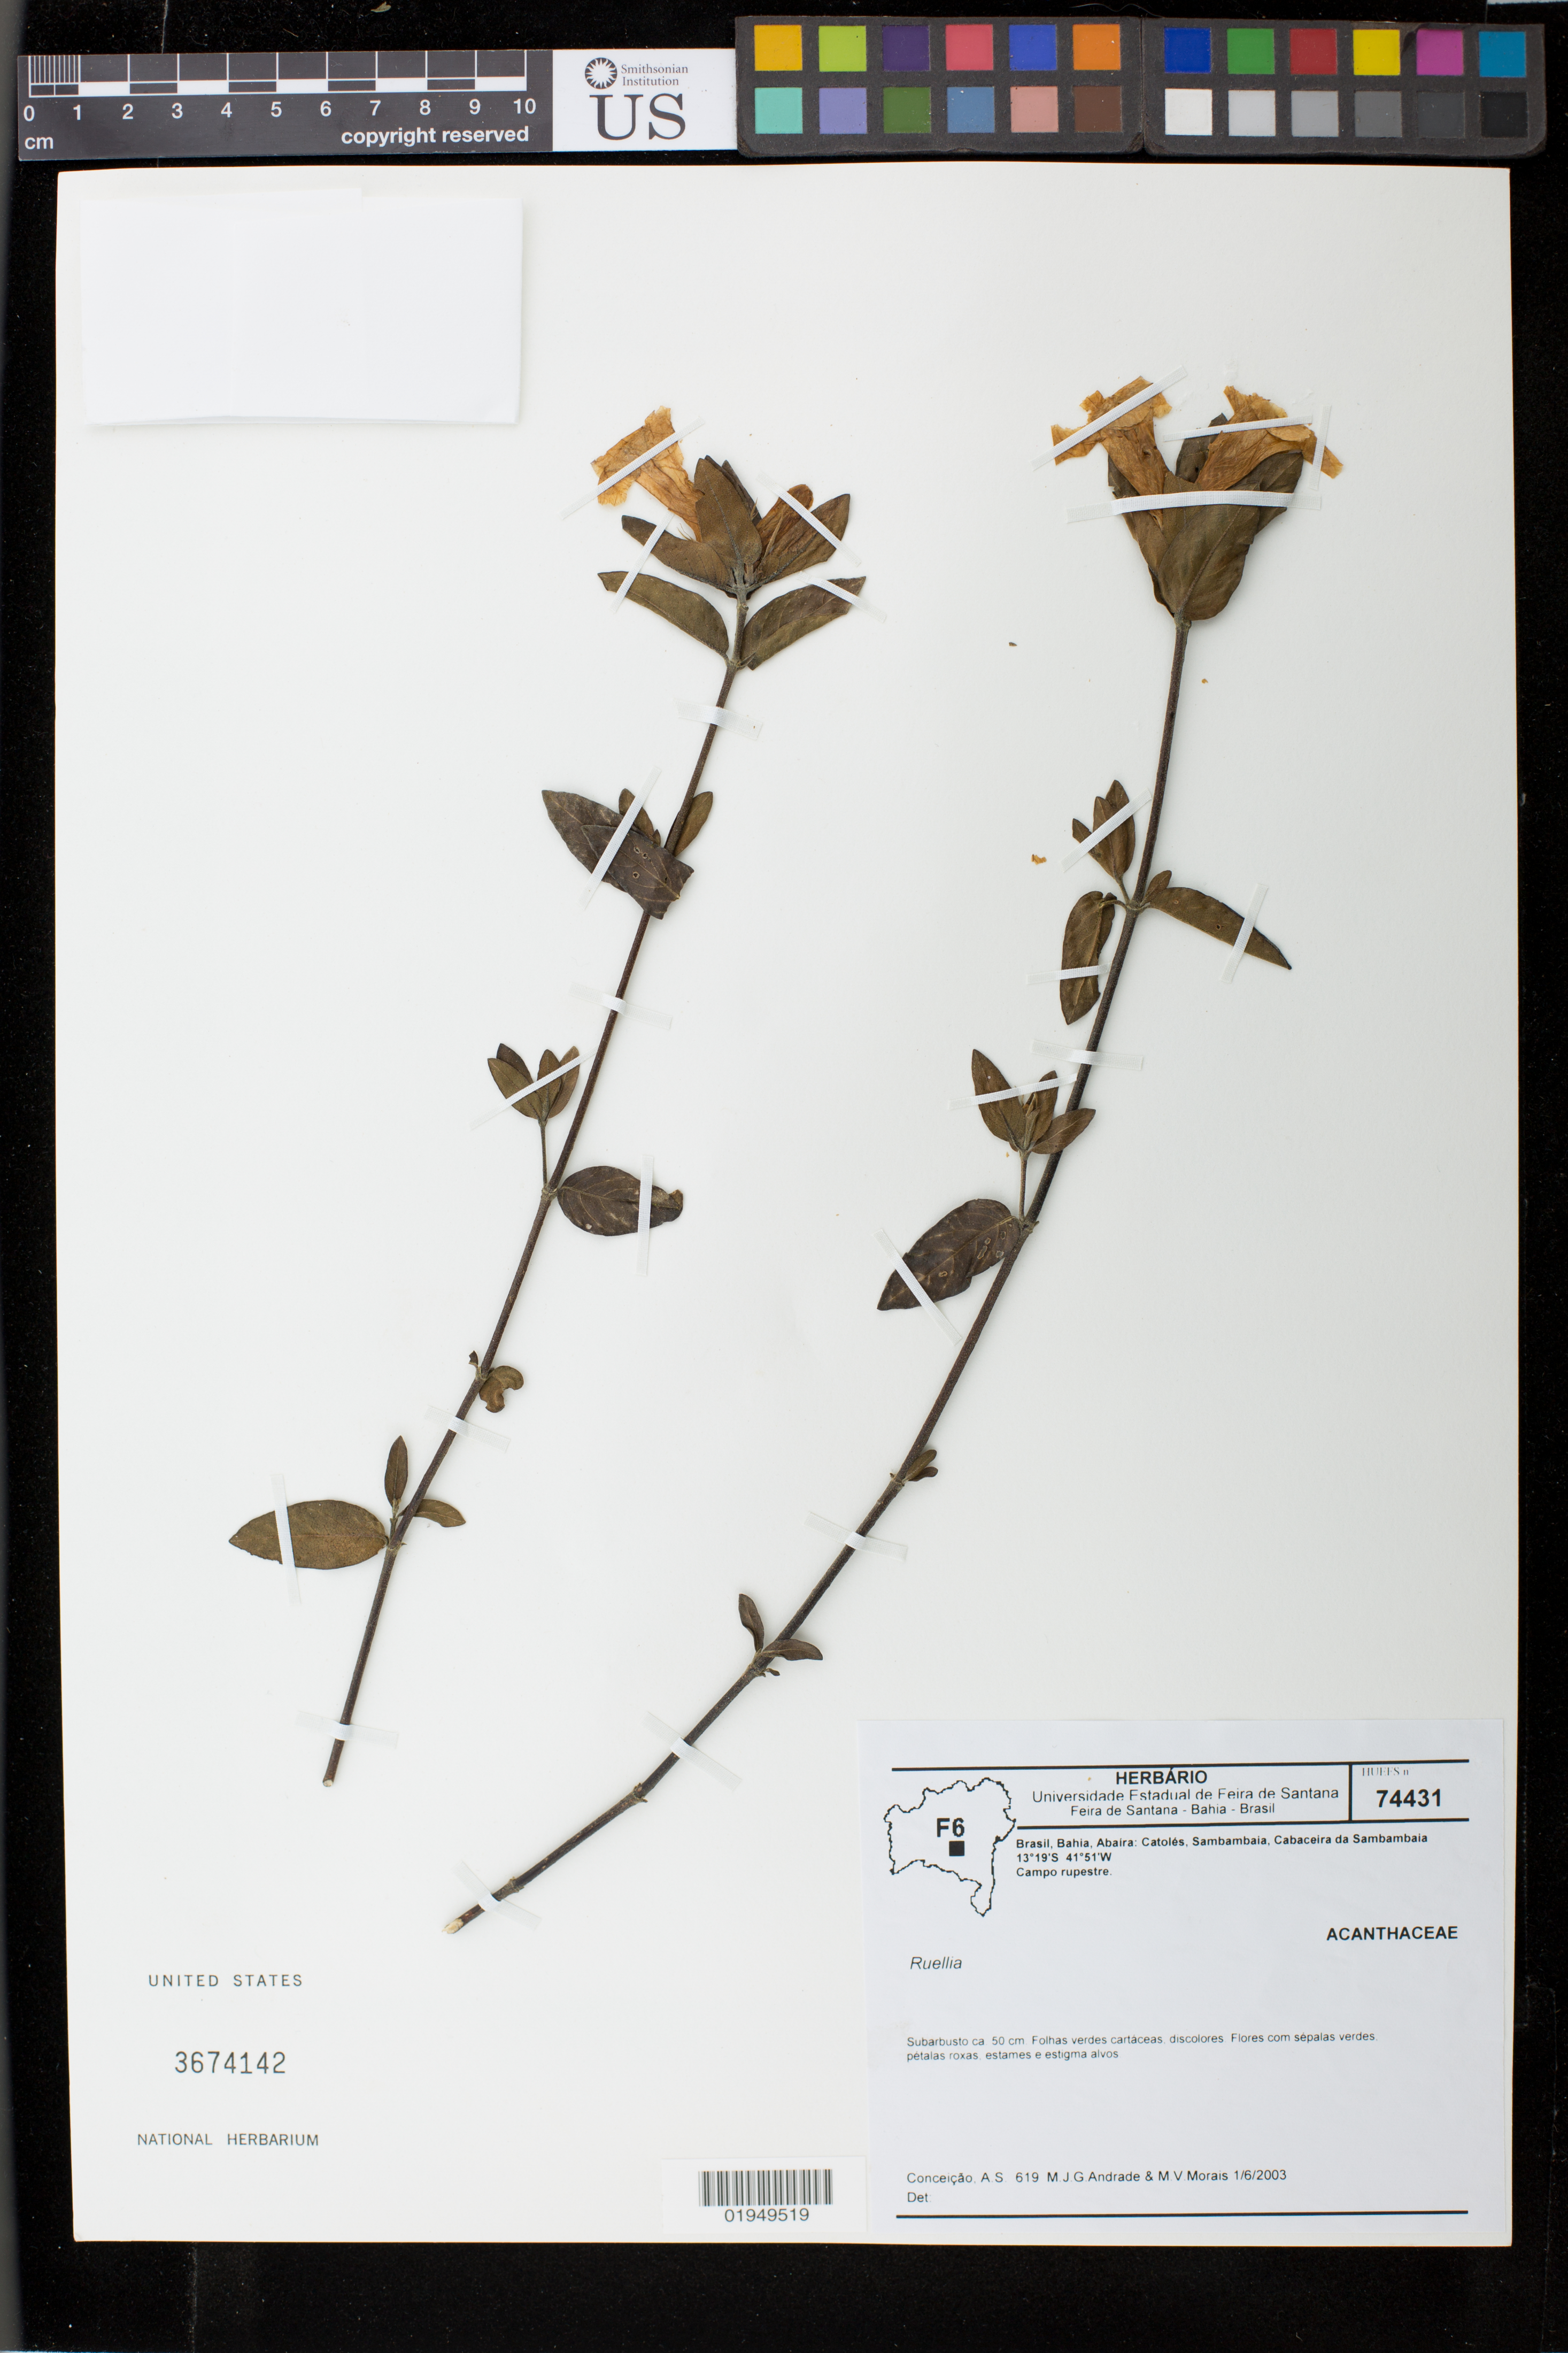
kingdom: Plantae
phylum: Tracheophyta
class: Magnoliopsida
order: Lamiales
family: Acanthaceae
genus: Ruellia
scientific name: Ruellia sp.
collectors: A. Conceição, M. Andrade & M. Morais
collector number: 619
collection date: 2003-06-01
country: Brazil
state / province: Bahia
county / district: Abaira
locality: Catoles, Sambambaia, Cabaceira da Sambambaia.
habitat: Campo rupestre.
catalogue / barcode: US 3674142